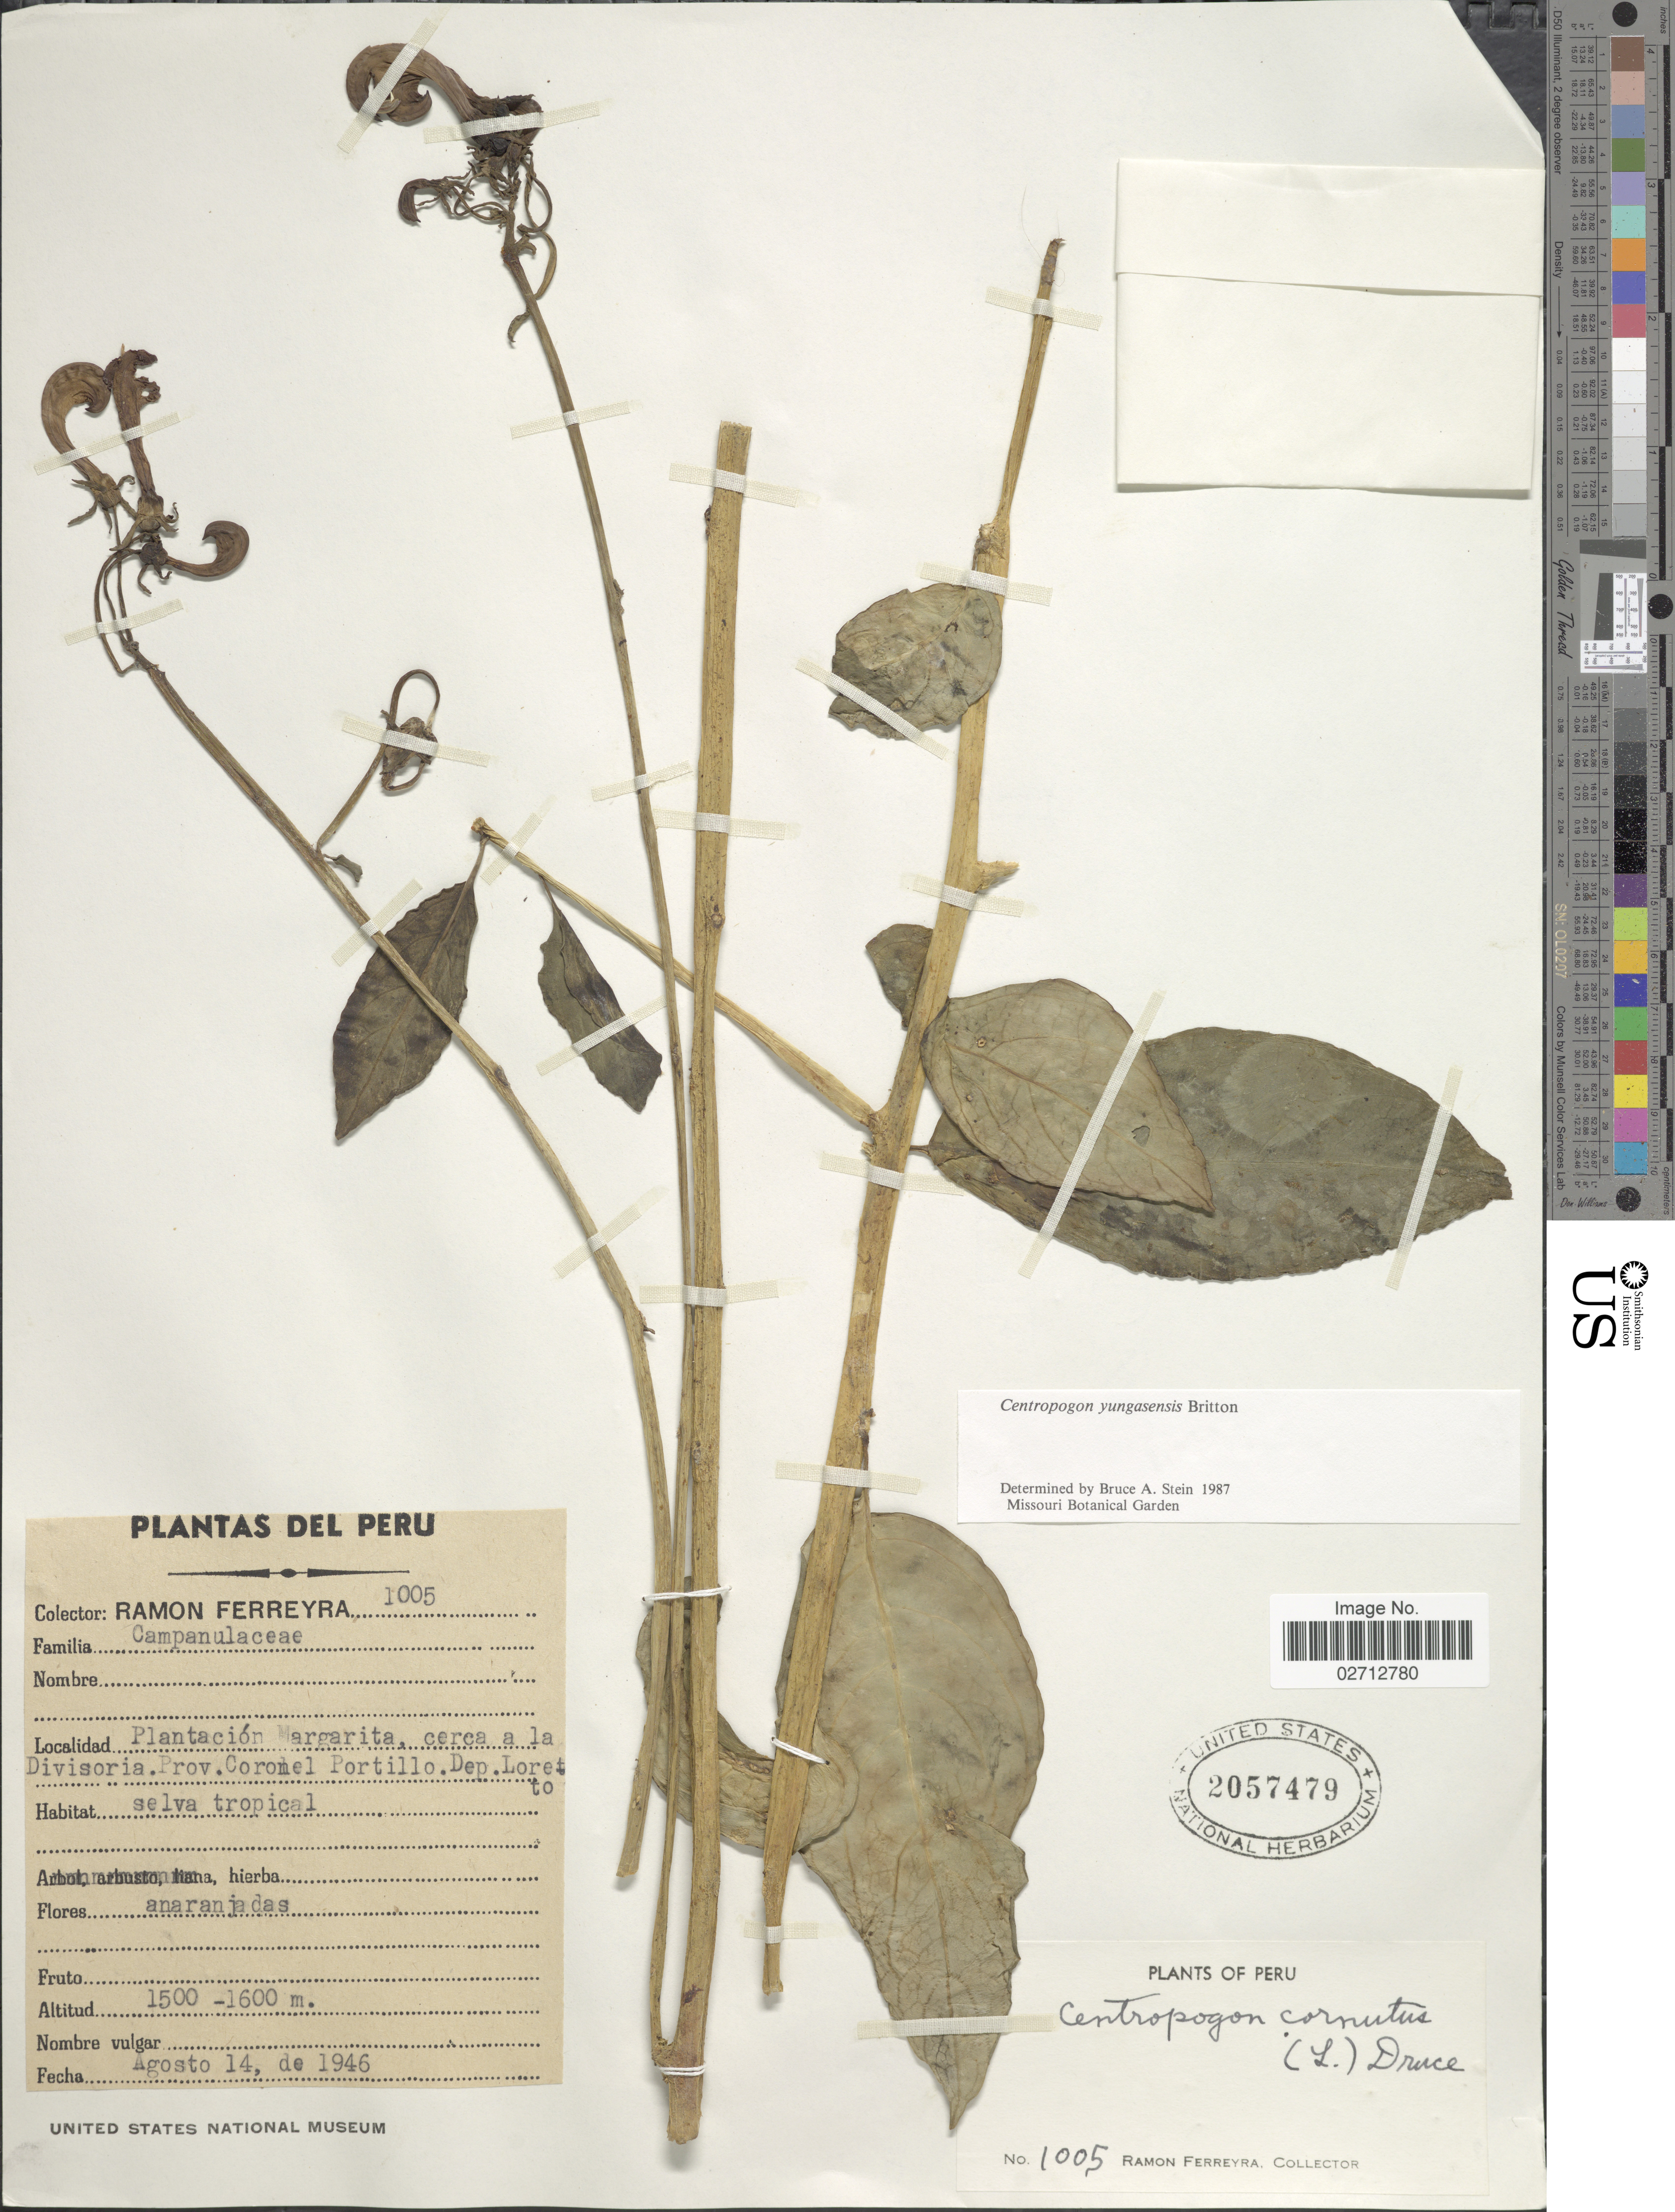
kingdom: Plantae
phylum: Tracheophyta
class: Magnoliopsida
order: Asterales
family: Campanulaceae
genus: Centropogon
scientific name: Centropogon yungasensis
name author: Britton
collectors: R. A. Ferreyra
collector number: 1005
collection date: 1946-08-14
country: Peru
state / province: Loreto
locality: Plantacion Margarita, cerca a la Divisoria, Prov. Coronel Portillo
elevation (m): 1500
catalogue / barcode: US 2057479